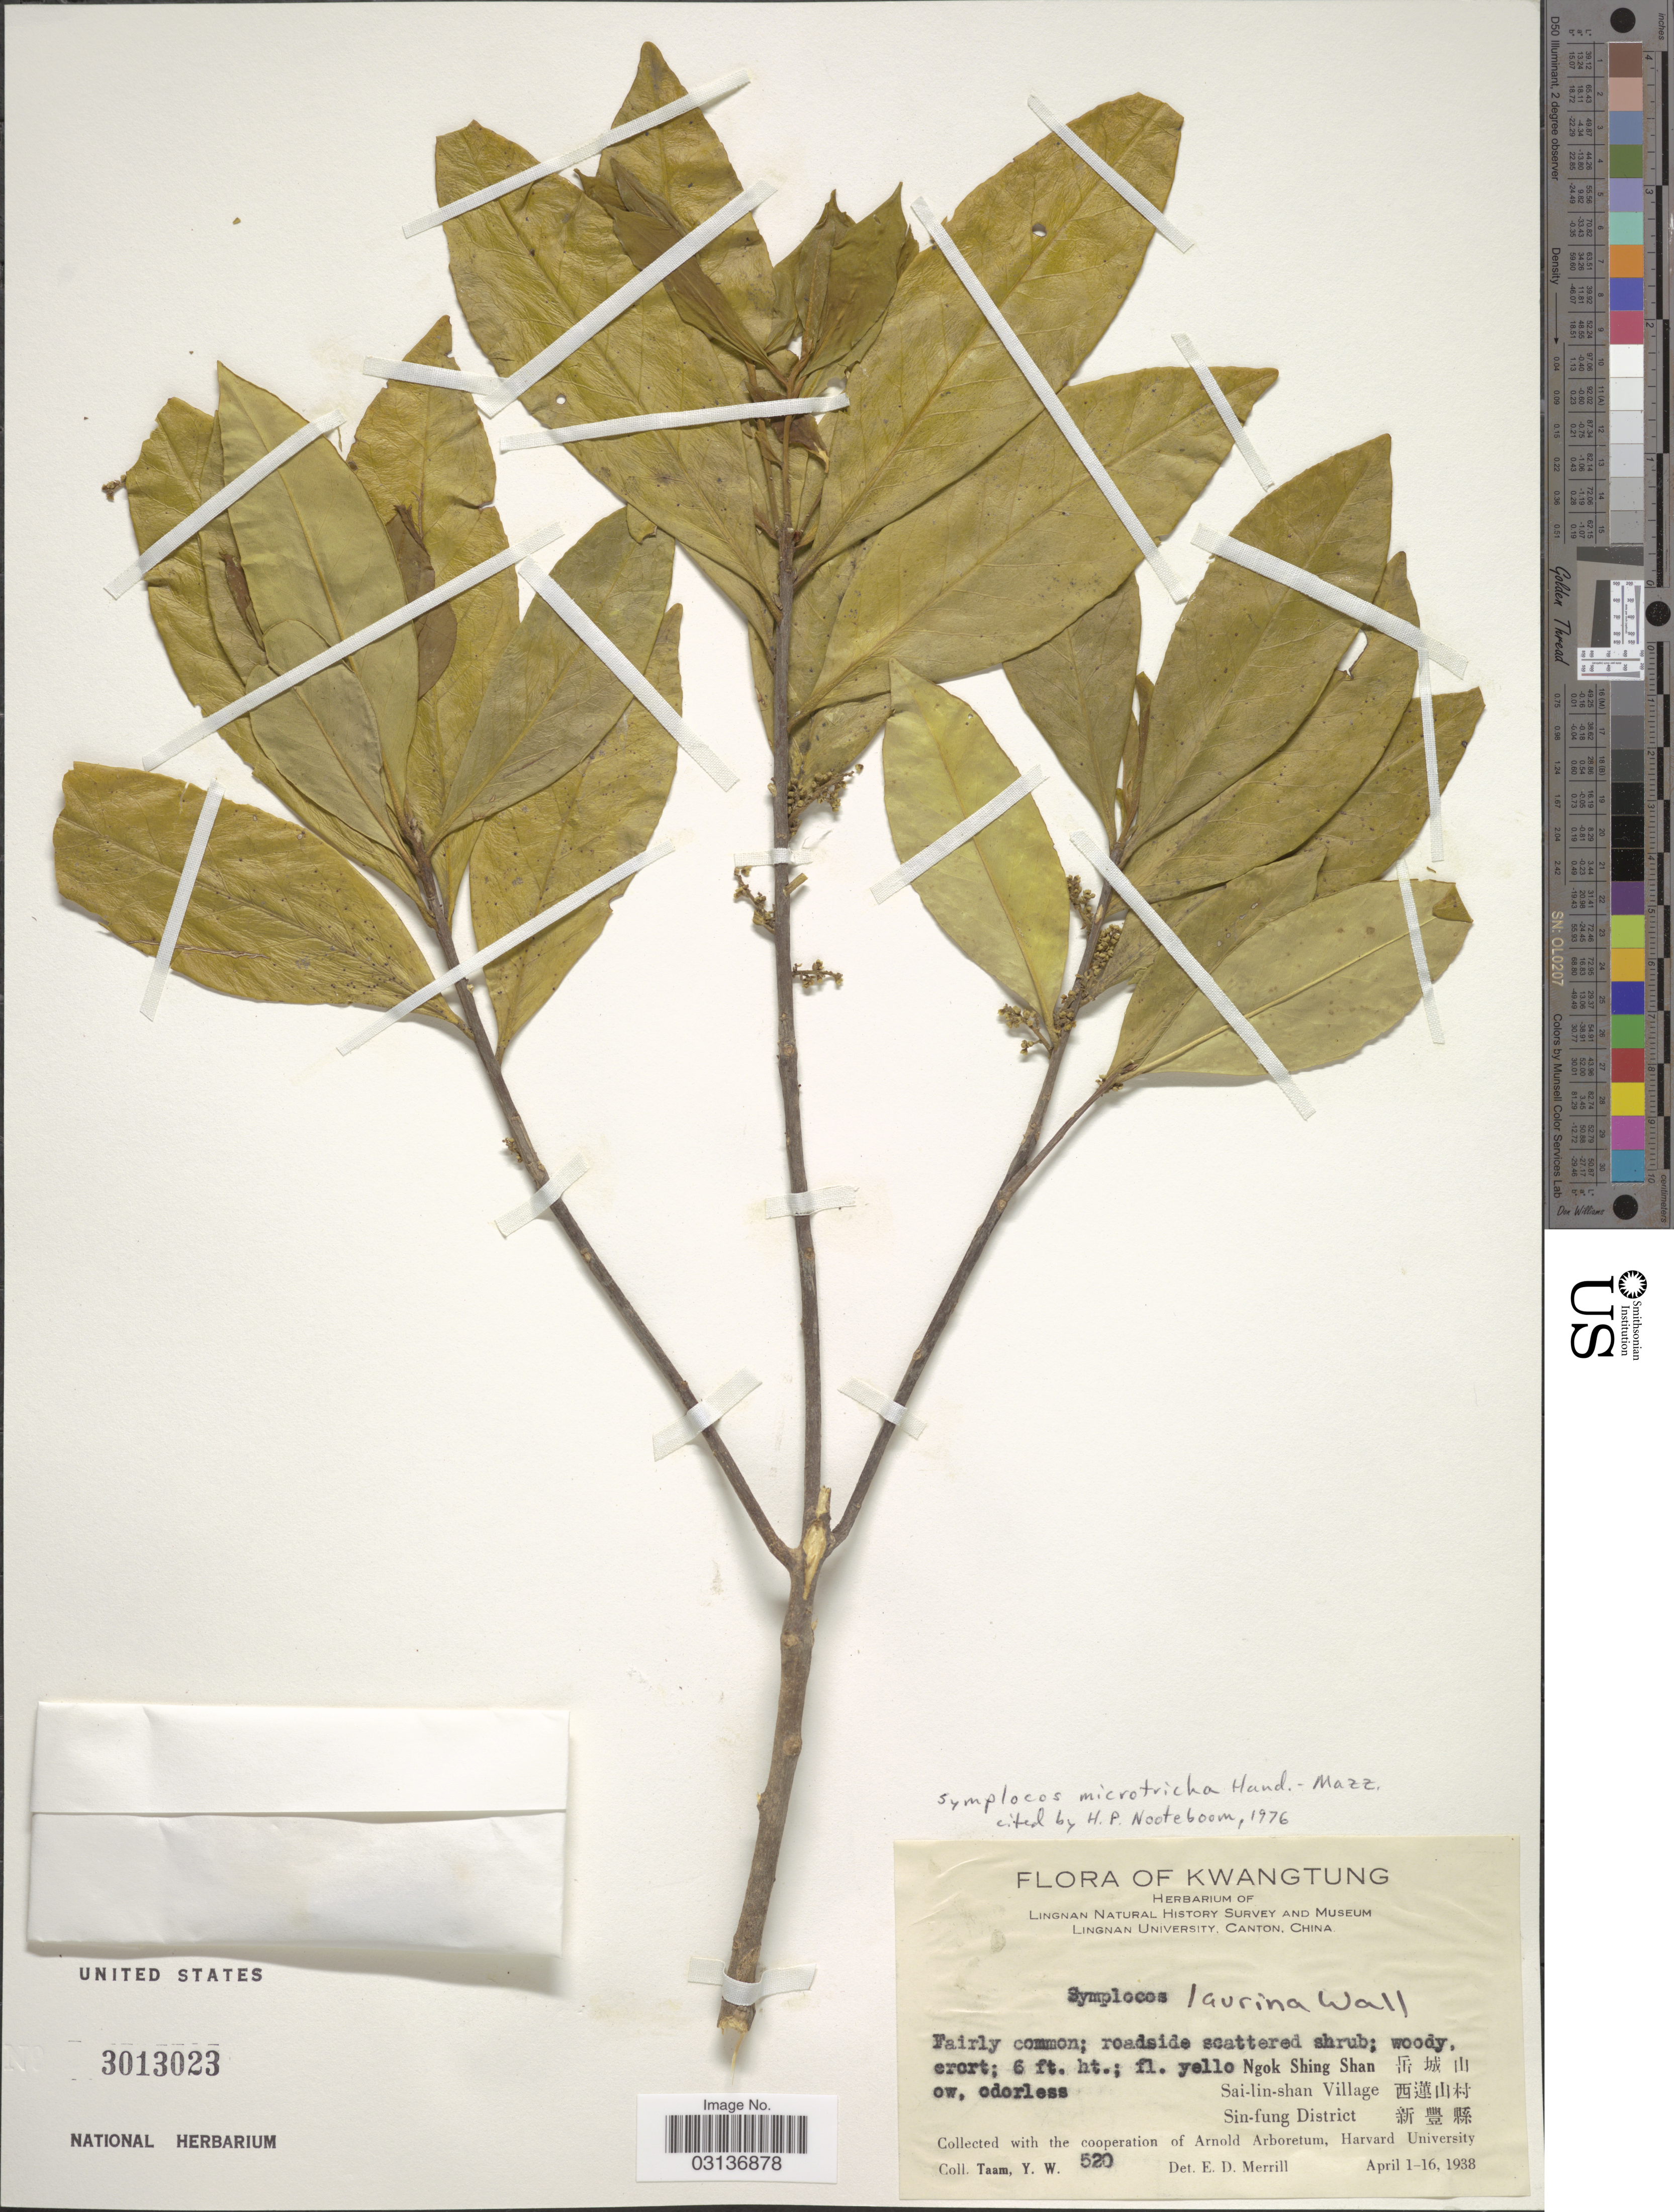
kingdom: Plantae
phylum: Tracheophyta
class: Magnoliopsida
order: Ericales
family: Symplocaceae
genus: Symplocos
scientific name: Symplocos microtricha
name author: Hand.-Mazz.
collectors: Y. W. Taam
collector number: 520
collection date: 1938-04-01/1938-04-16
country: China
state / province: Guangdong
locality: Ngok Shing Shan. Sai-lin-shan Village. Sin-fung District.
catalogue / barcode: US 3013023